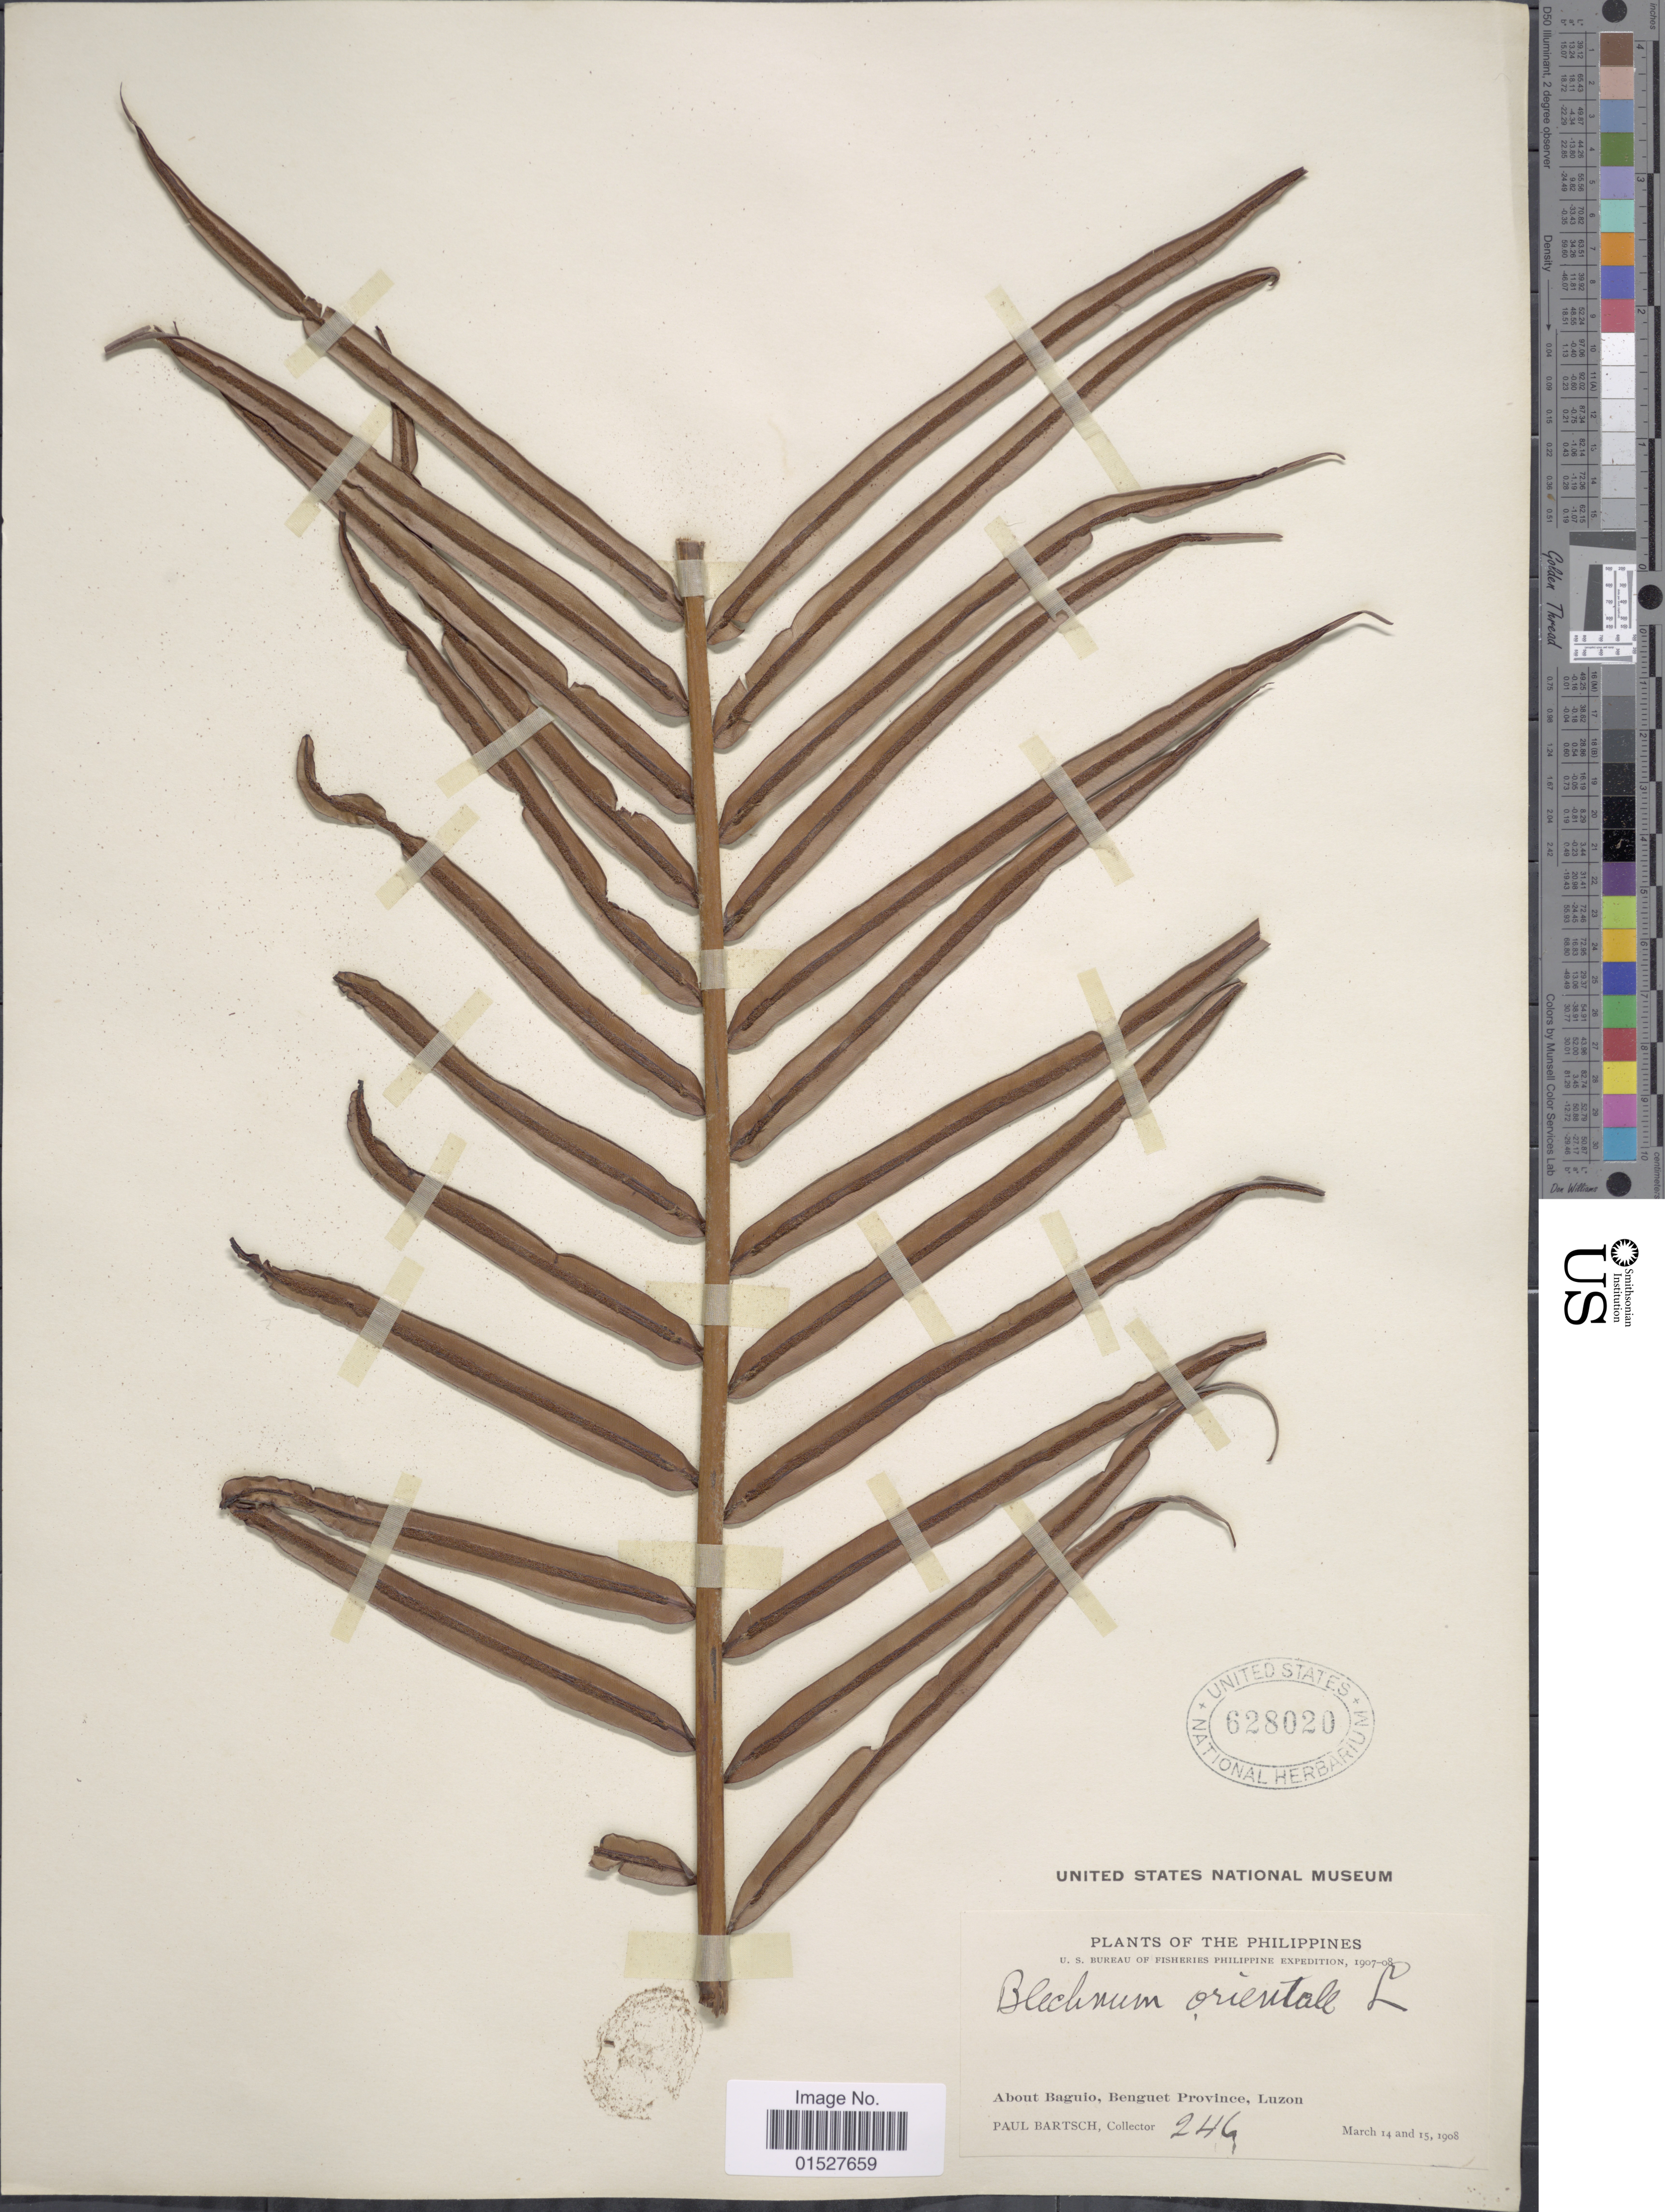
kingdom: Plantae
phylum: Tracheophyta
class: Polypodiopsida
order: Polypodiales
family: Blechnaceae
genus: Blechnum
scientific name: Blechnum orientale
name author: L.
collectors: P. Bartsch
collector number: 246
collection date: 1908-03-14/1908-03-15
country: Philippines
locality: About Baguio, Benguet Province, Luzon.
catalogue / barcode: US 628020